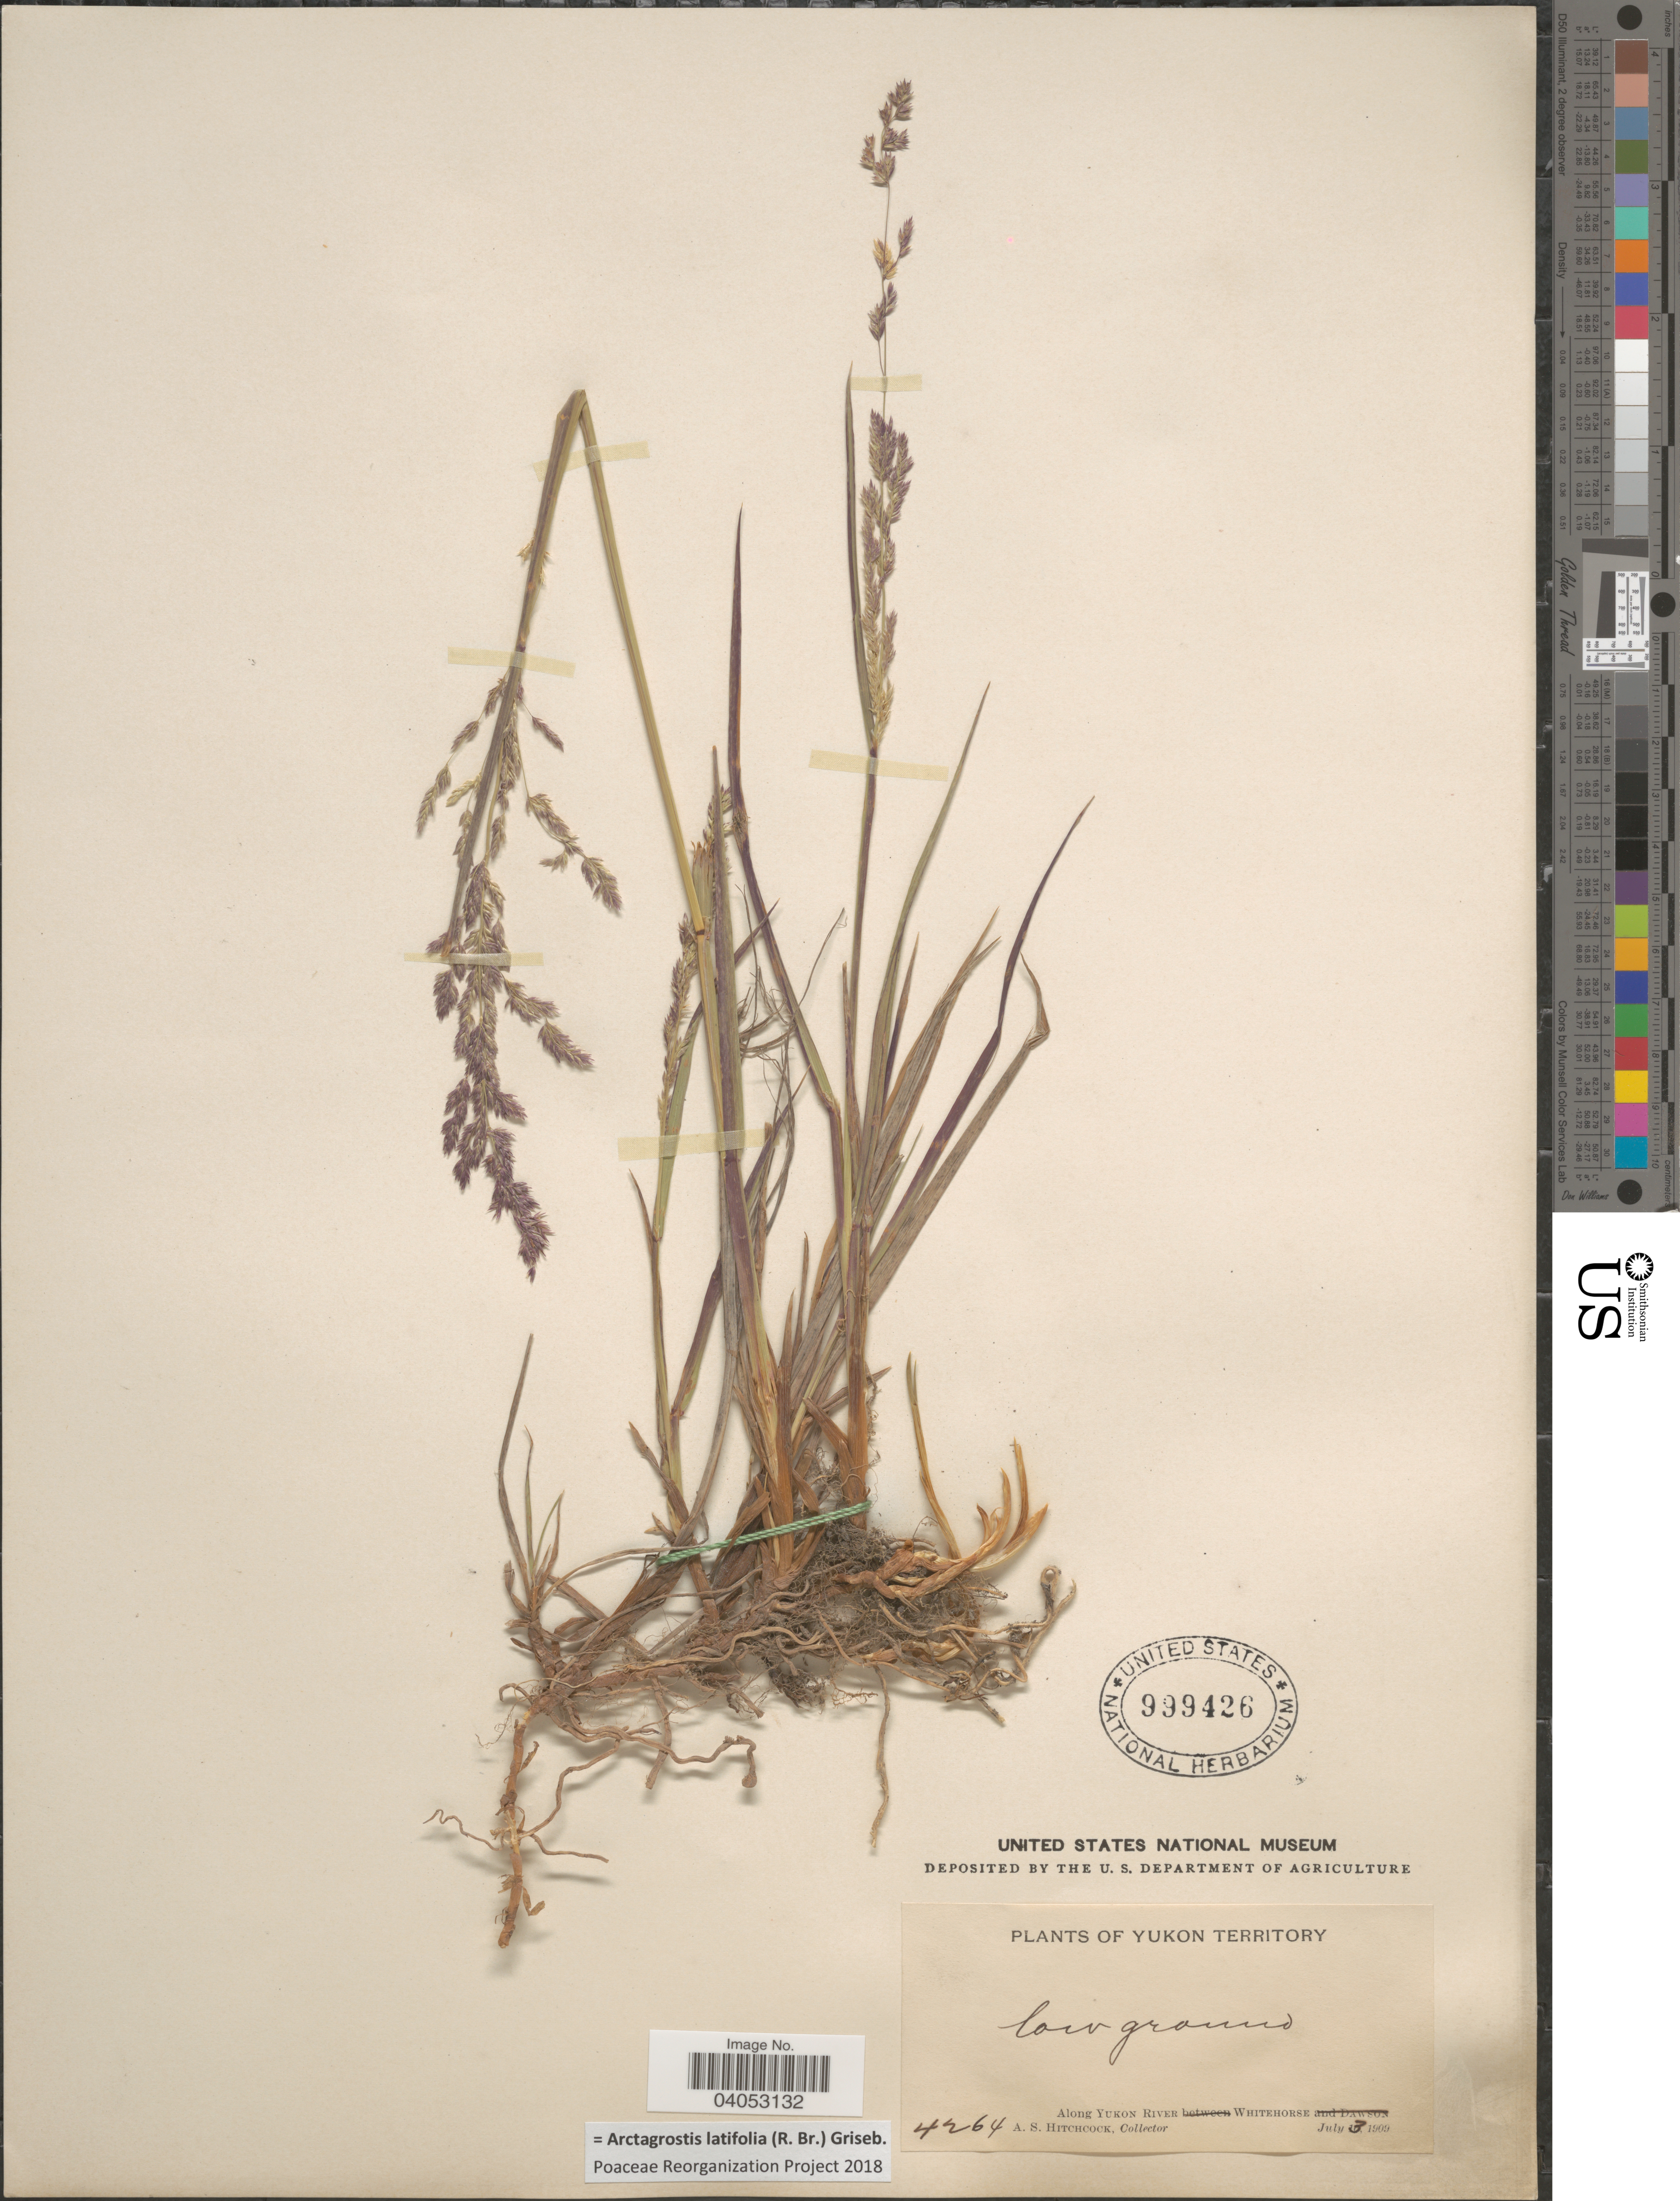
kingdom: Plantae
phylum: Tracheophyta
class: Liliopsida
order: Poales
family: Poaceae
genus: Arctagrostis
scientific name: Arctagrostis latifolia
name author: (R. Br.) Griseb.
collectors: A. S. Hitchcock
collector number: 4264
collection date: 1909-07-03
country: Canada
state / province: Yukon Territory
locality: Along Yukon River. Whitehorse.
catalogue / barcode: US 999426